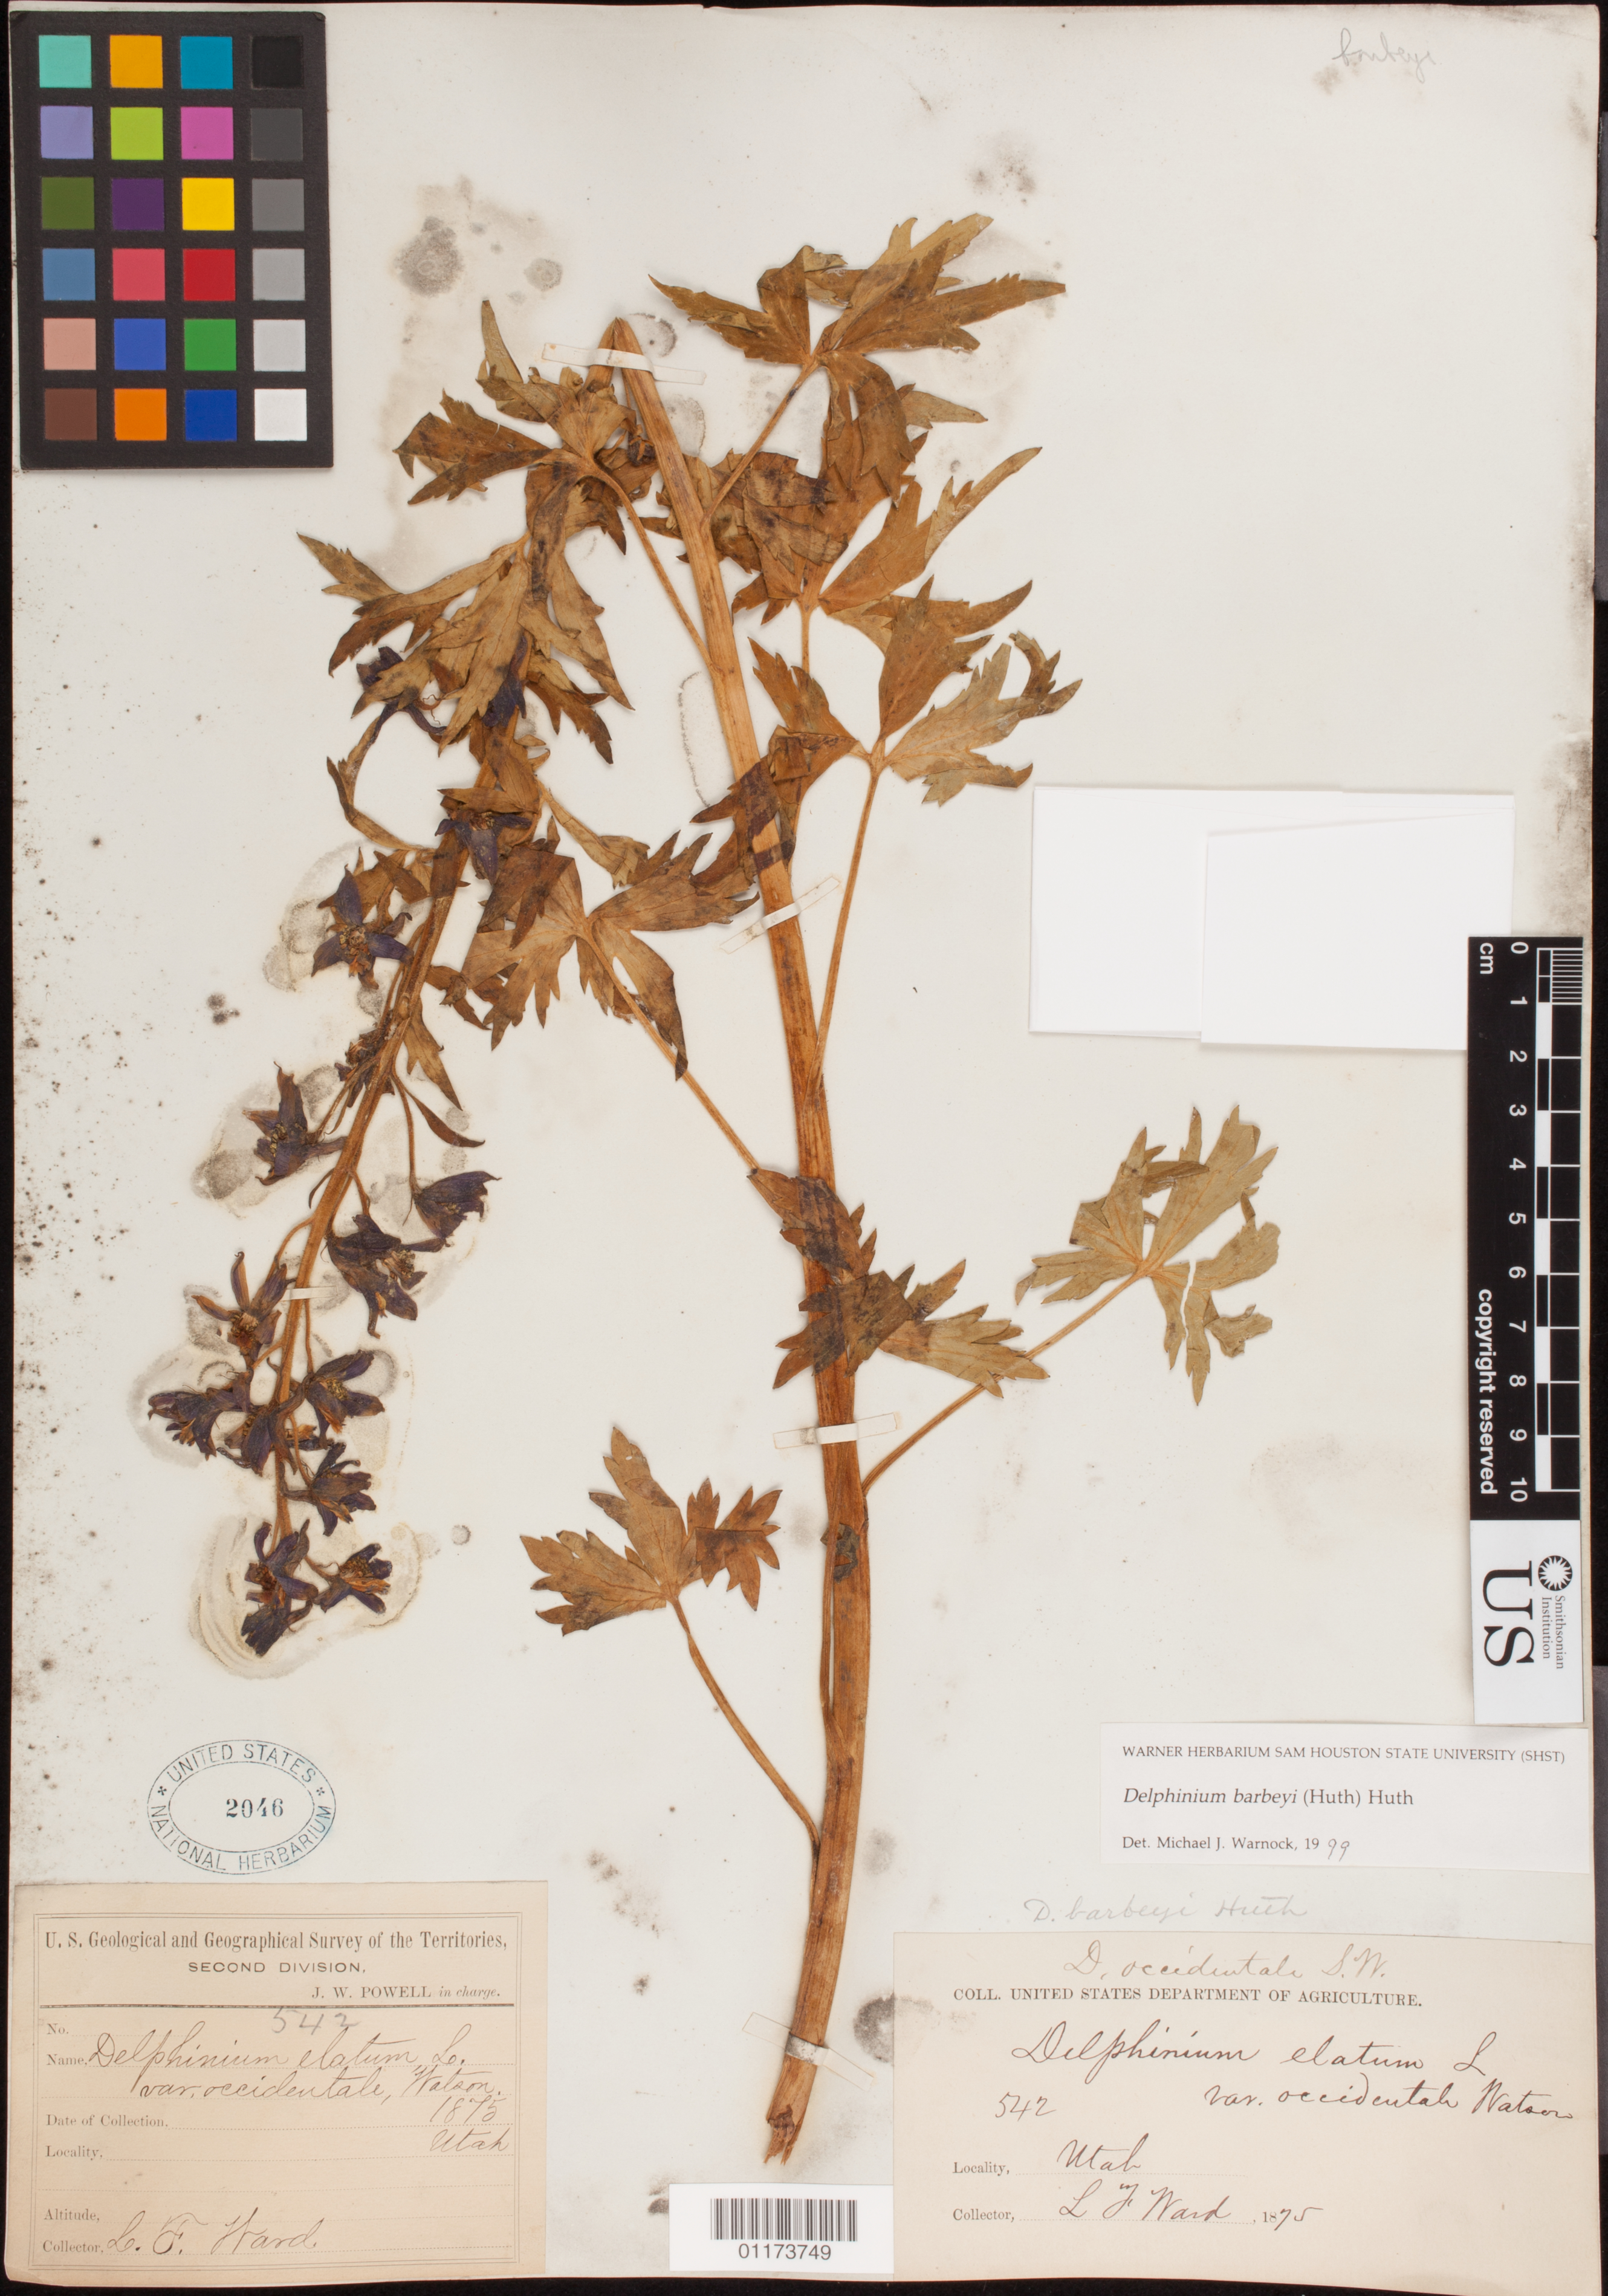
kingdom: Plantae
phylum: Tracheophyta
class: Magnoliopsida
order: Ranunculales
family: Ranunculaceae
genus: Delphinium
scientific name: Delphinium barbeyi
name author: (Huth) Huth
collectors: L. F. Ward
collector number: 542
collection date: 1875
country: United States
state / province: Utah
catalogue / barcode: US 2046